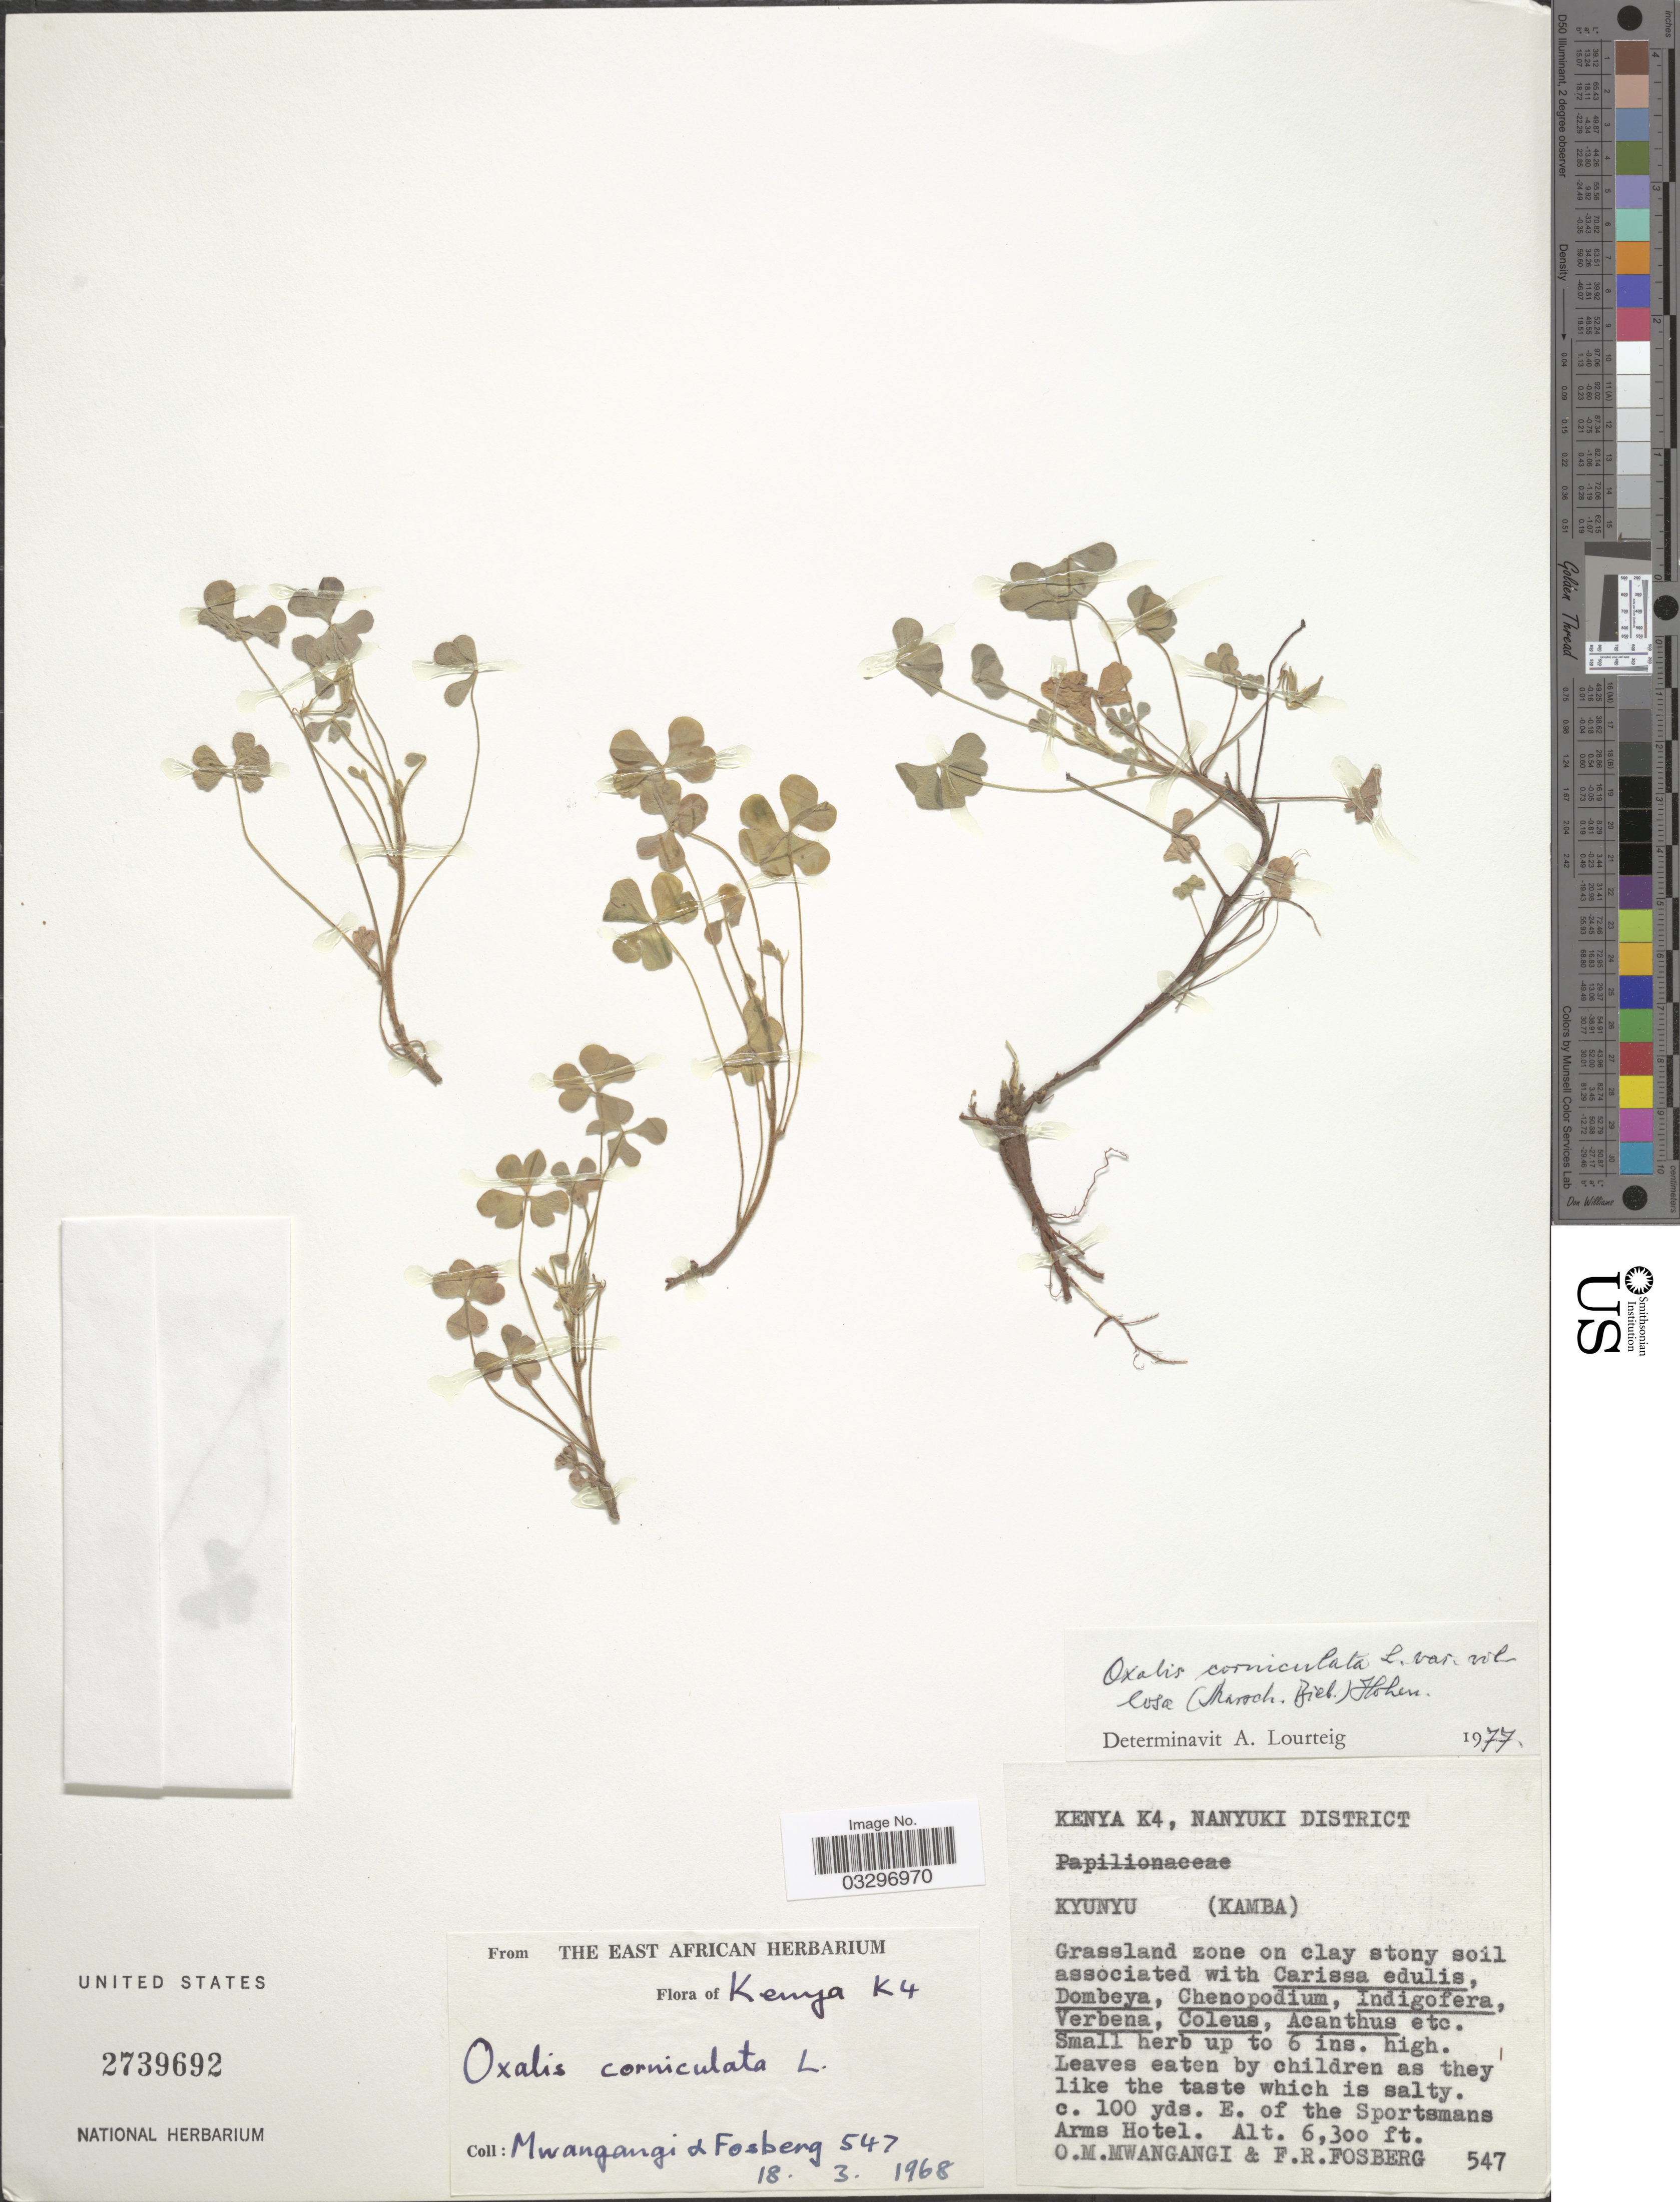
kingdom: Plantae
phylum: Tracheophyta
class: Magnoliopsida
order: Oxalidales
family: Oxalidaceae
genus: Oxalis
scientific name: Oxalis corniculata var. villosa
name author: (M. Bieb.) Hohen.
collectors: O. M. Mwangangi & F. R. Fosberg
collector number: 547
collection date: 1968-03-18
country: Kenya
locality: Kenya K4, Nanyuki District. Kyunyu (Kamba). C. 100 yds. E. of the Sportsmans Arms Hotel.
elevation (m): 1920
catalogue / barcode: US 2739692